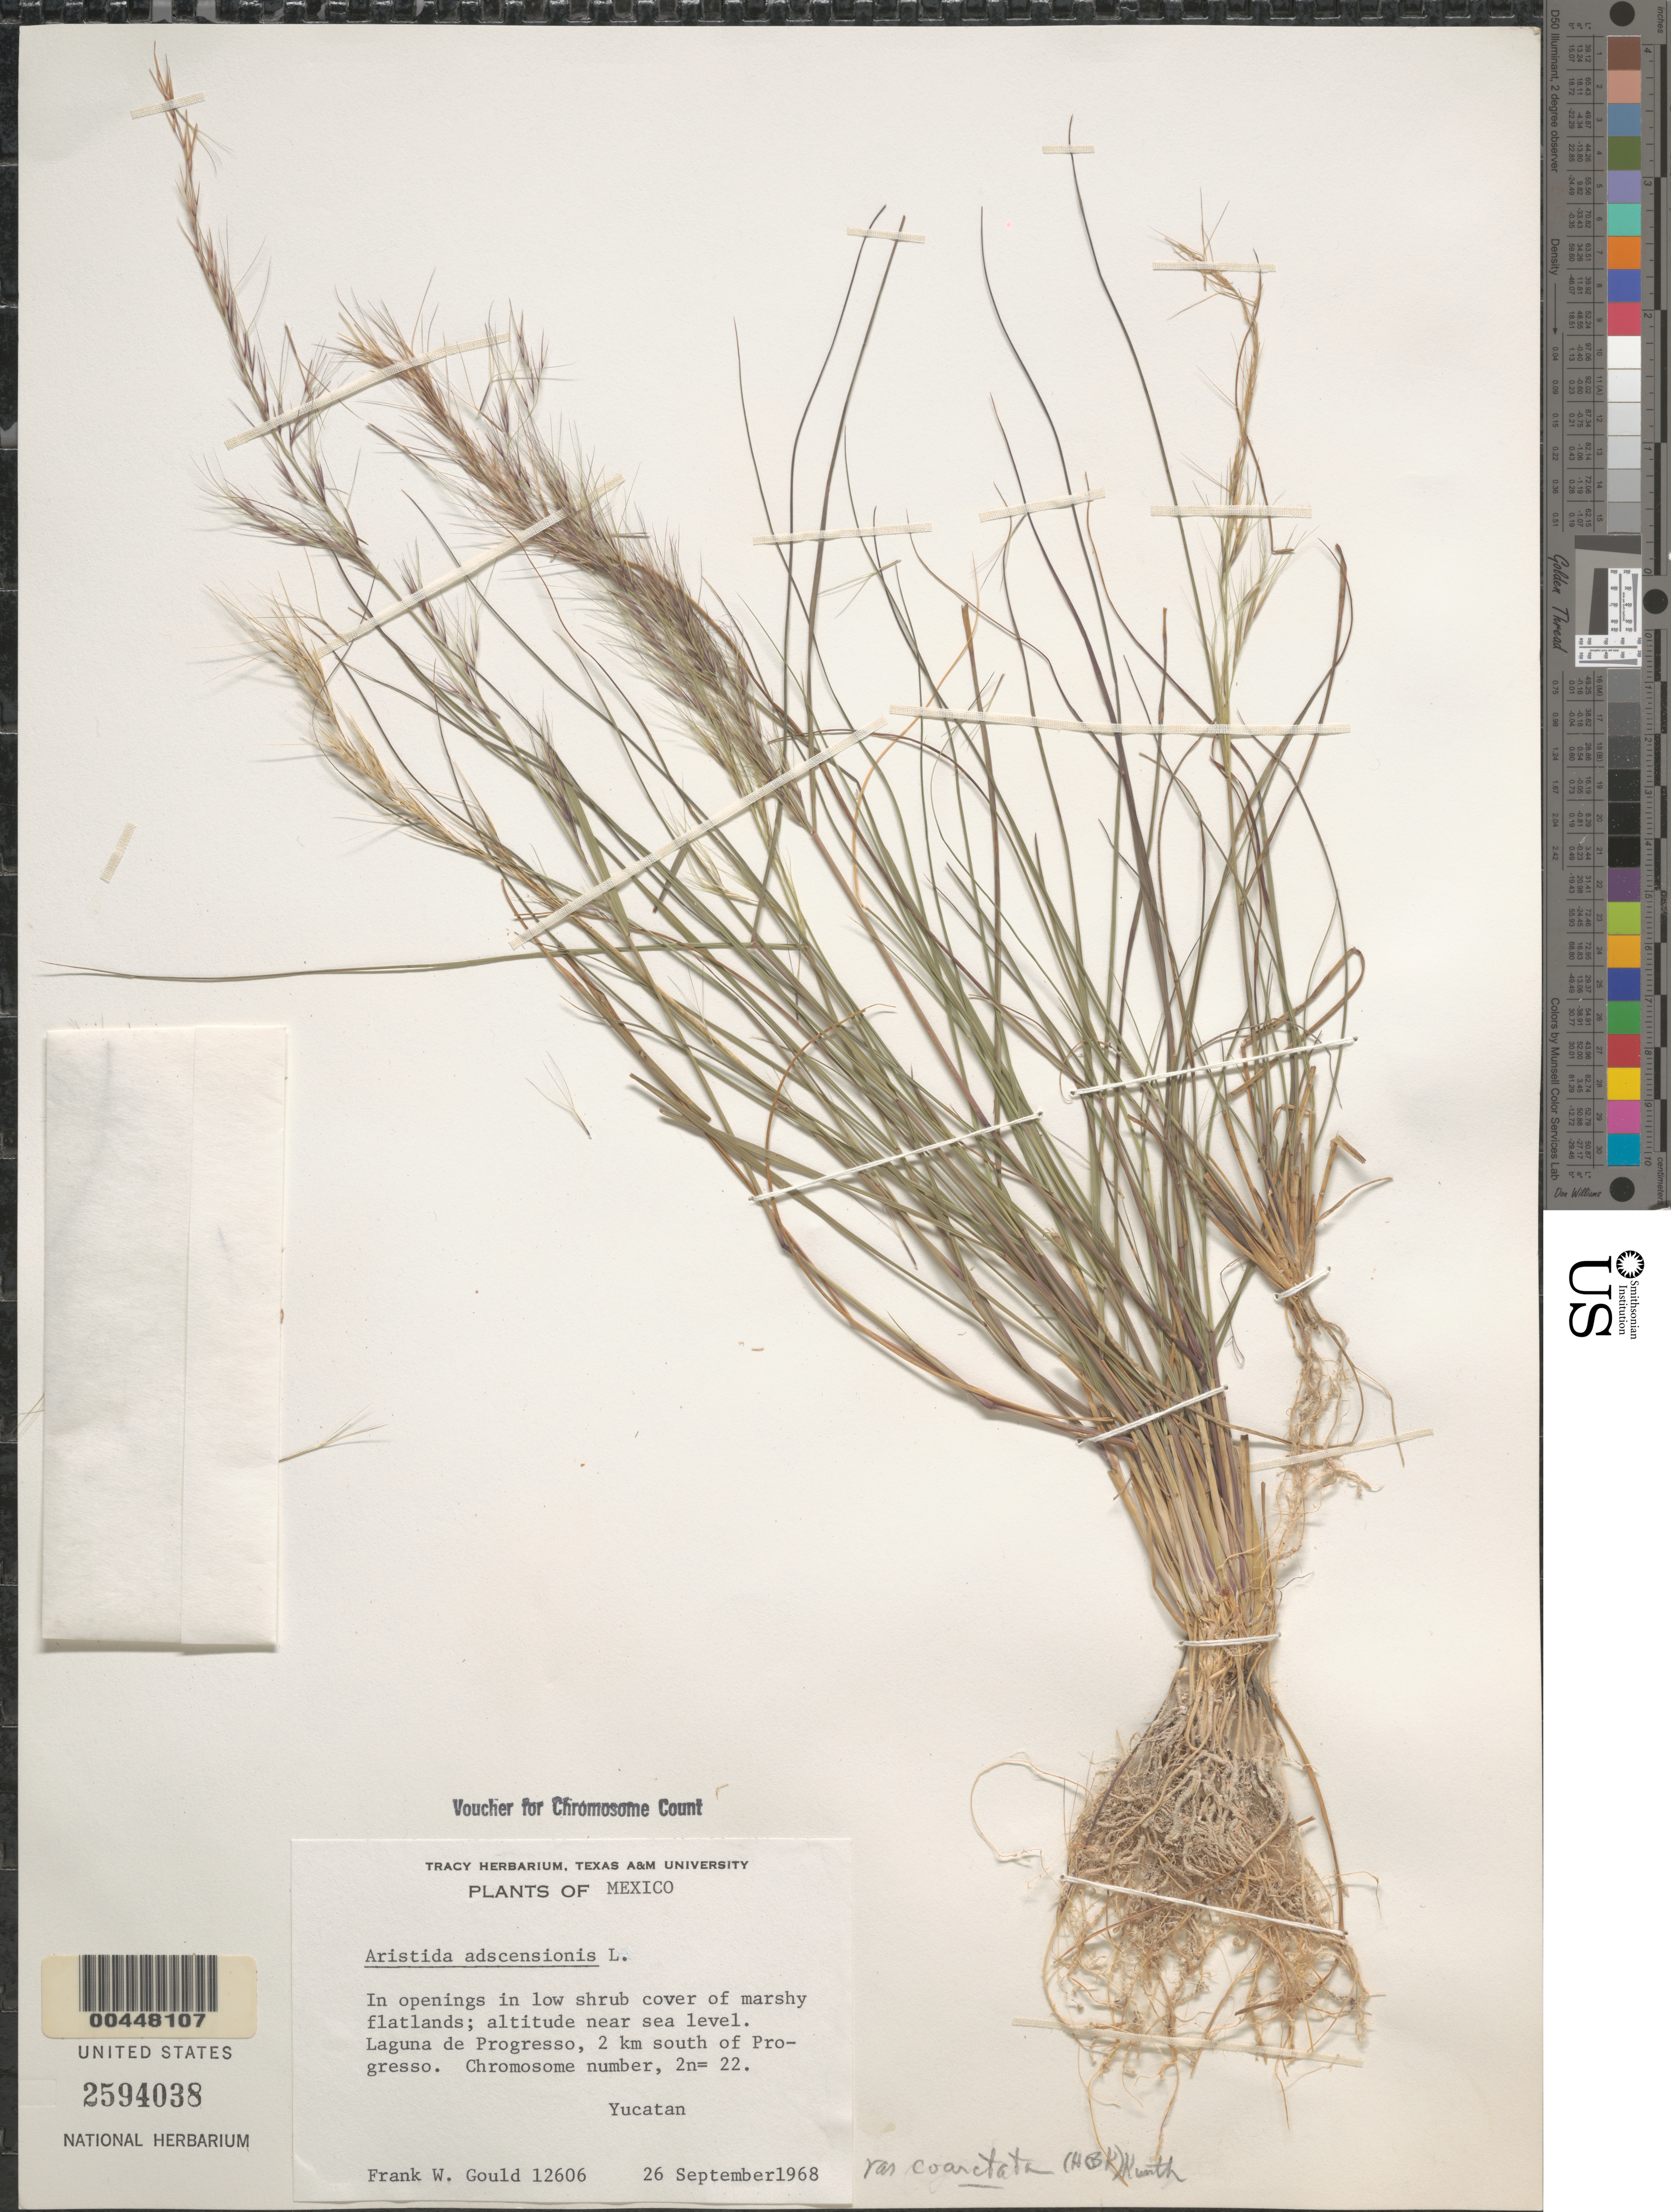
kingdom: Plantae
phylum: Tracheophyta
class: Liliopsida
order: Poales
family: Poaceae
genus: Aristida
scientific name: Aristida adscensionis var. coarctata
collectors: F. W. Gould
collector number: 12606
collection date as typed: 26 Sep 1968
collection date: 1968-09-26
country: Mexico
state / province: Yucatan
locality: Laguna de Progresso, 2 km S of Progresso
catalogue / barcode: US 2594038